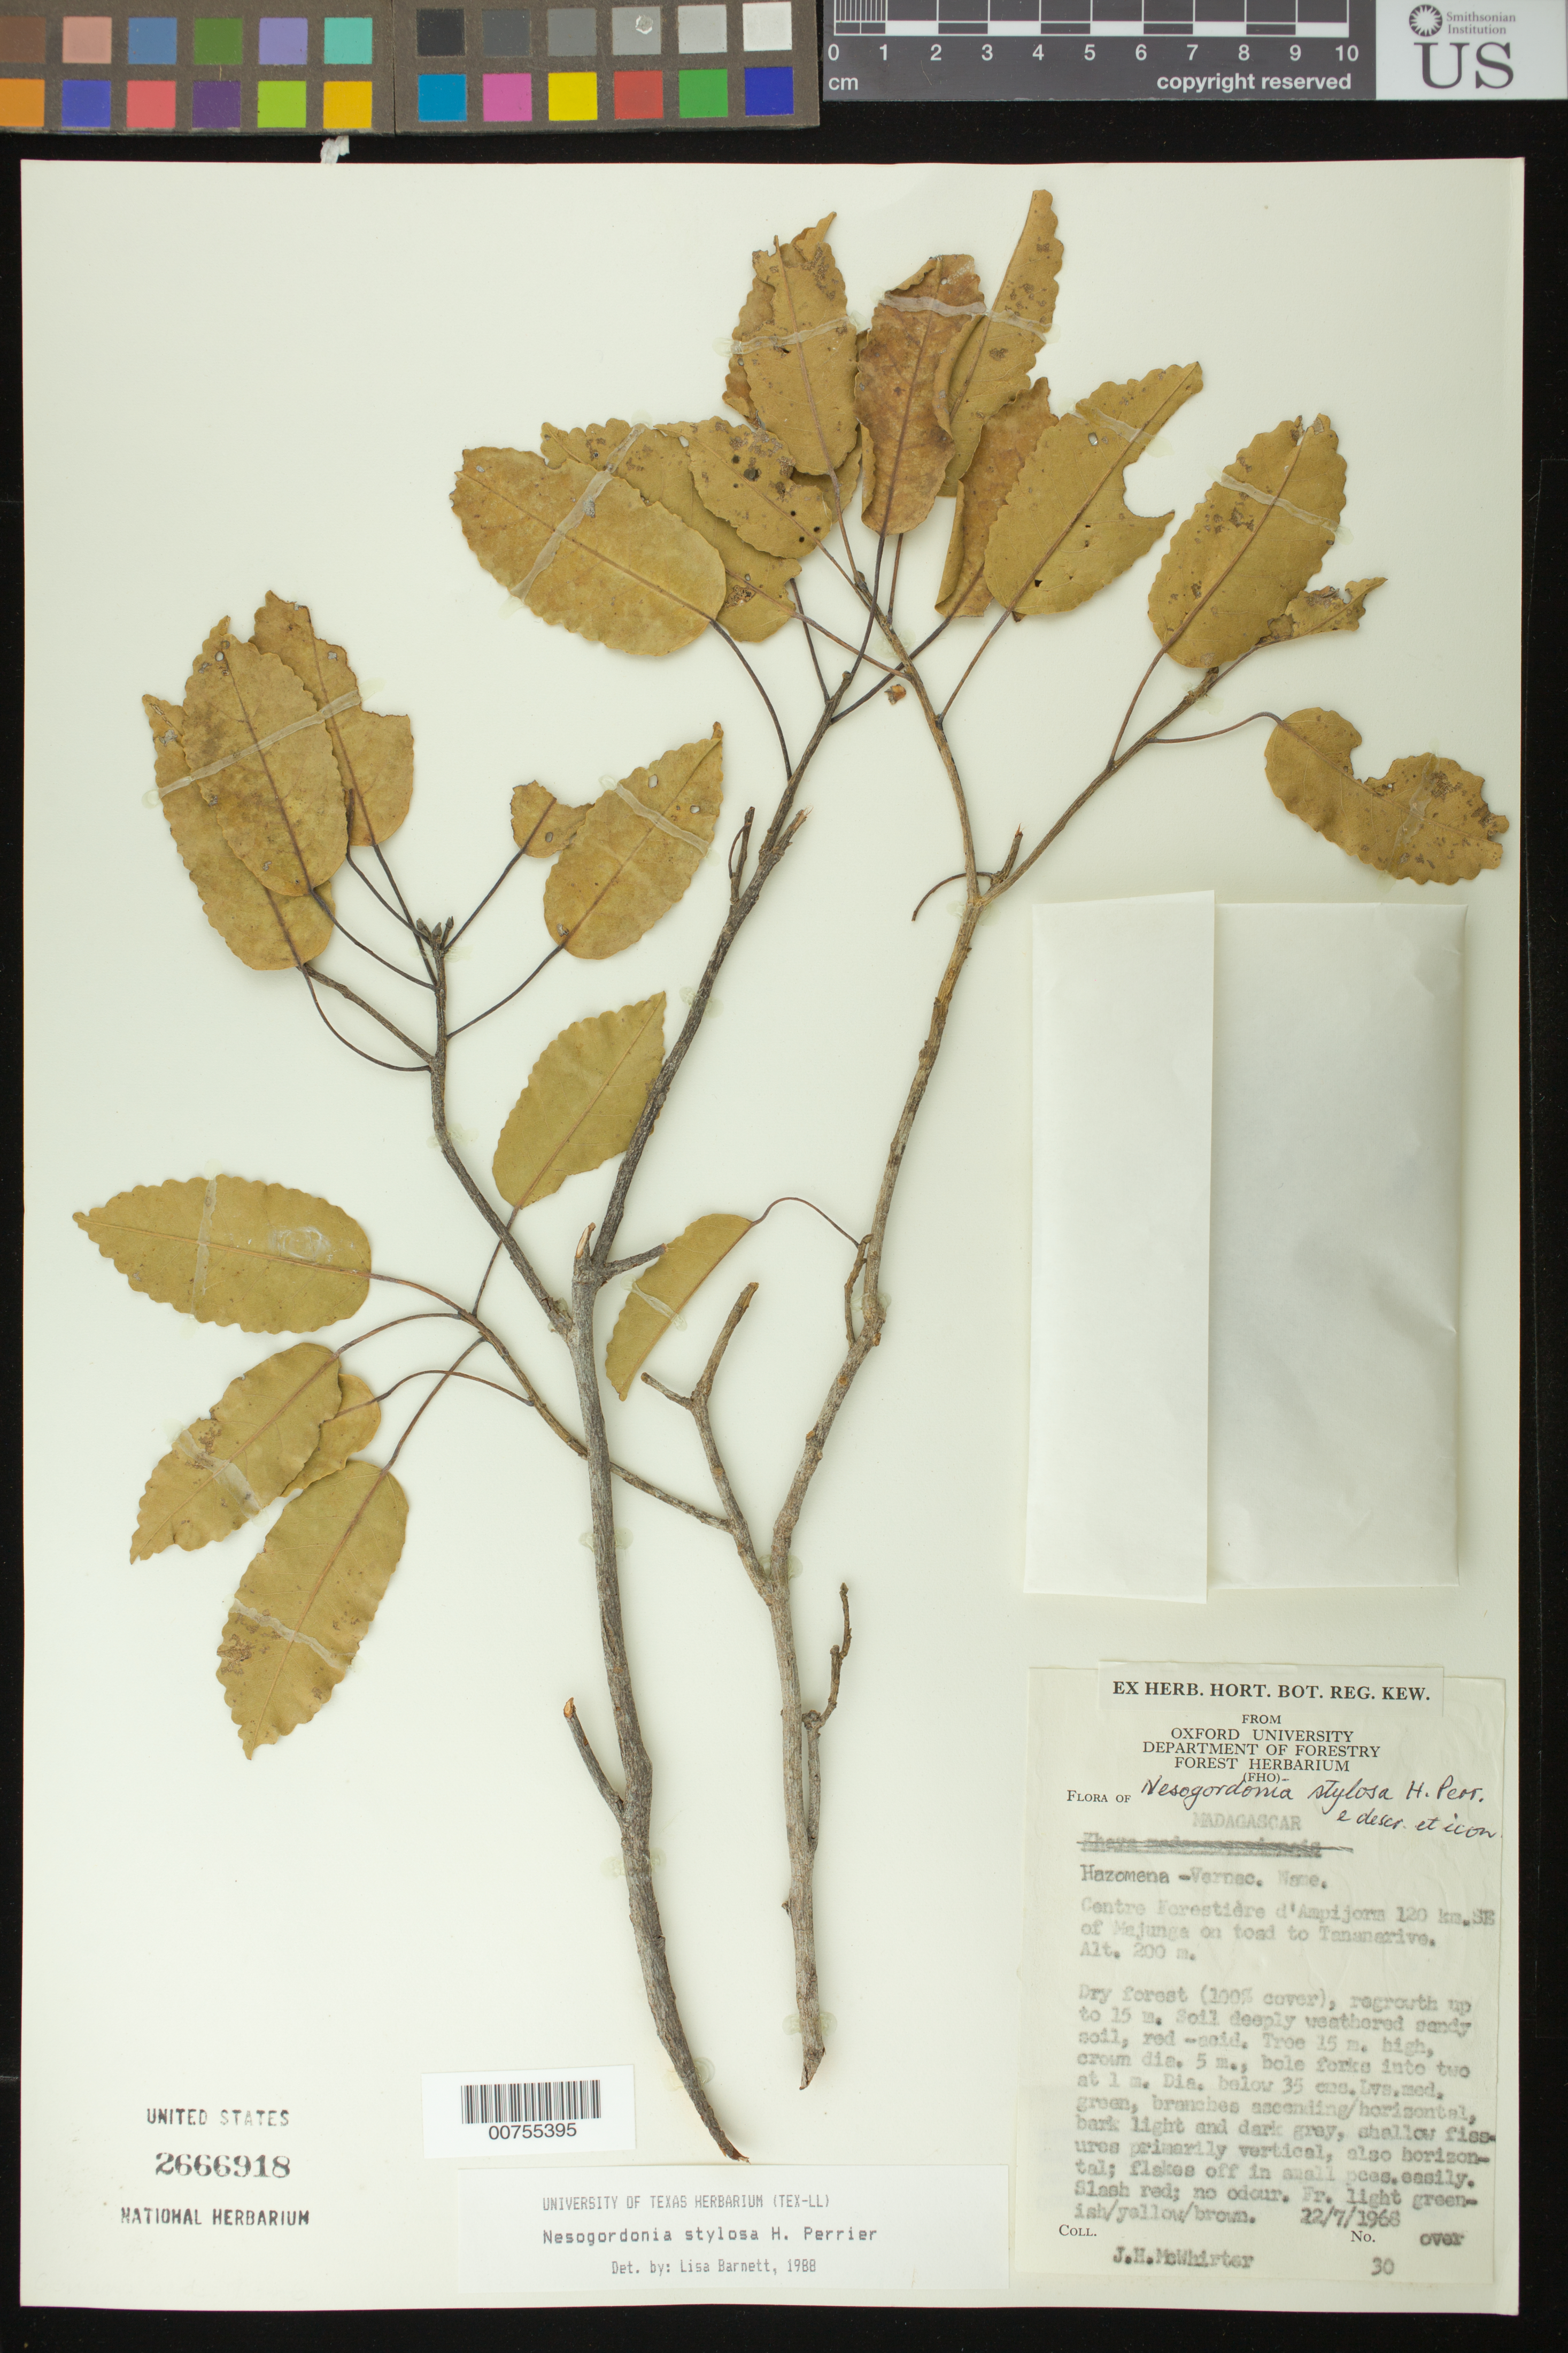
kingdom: Plantae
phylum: Tracheophyta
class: Magnoliopsida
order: Malvales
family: Malvaceae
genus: Nesogordonia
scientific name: Nesogordonia stylosa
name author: H. Perrier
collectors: J. McWhirter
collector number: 30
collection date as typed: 22 Jul 1968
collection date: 1968-07-22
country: Madagascar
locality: Centre Forestière d'Ampijorm 120 km. SE of Majunga on road to Tananerive.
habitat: Dry forest, regrowth up to 15 m.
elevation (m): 200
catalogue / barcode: US 2666918